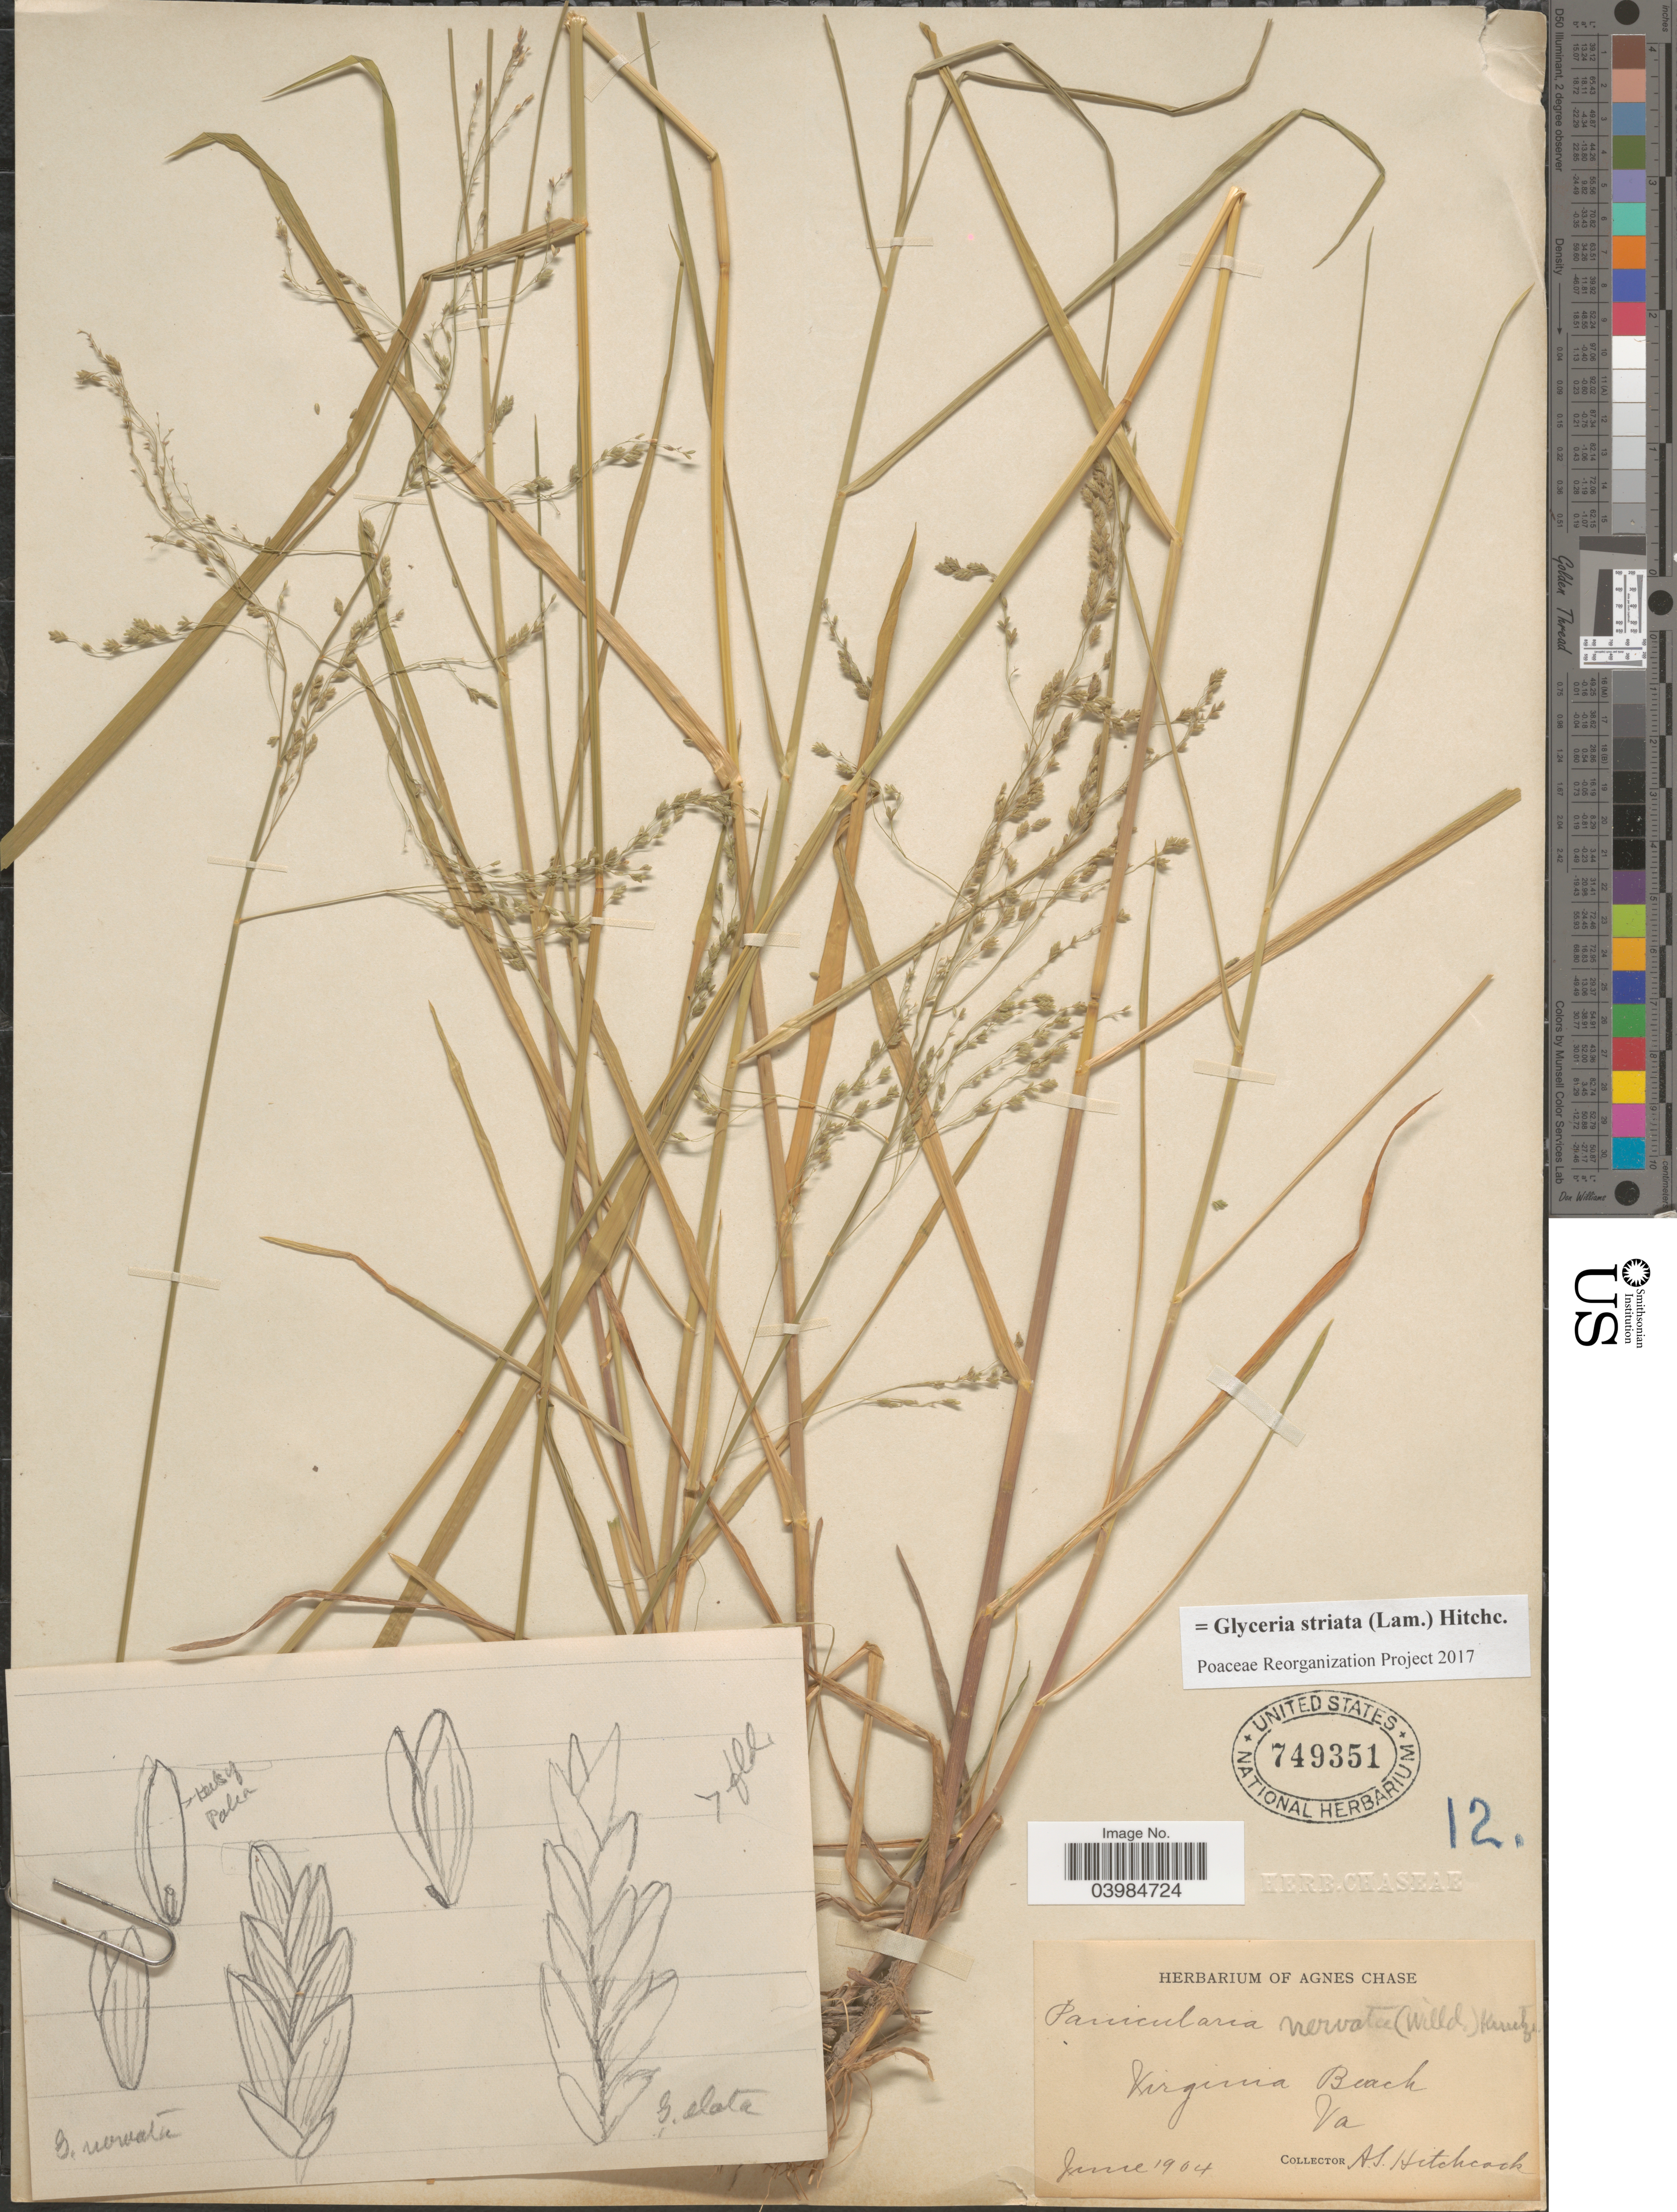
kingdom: Plantae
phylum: Tracheophyta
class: Liliopsida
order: Poales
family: Poaceae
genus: Glyceria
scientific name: Glyceria striata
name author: (Lam.) Hitchc.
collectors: A. S. Hitchcock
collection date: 1904-06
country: United States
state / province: Virginia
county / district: City of Virginia Beach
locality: Virginia Beach.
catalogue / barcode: US 749351